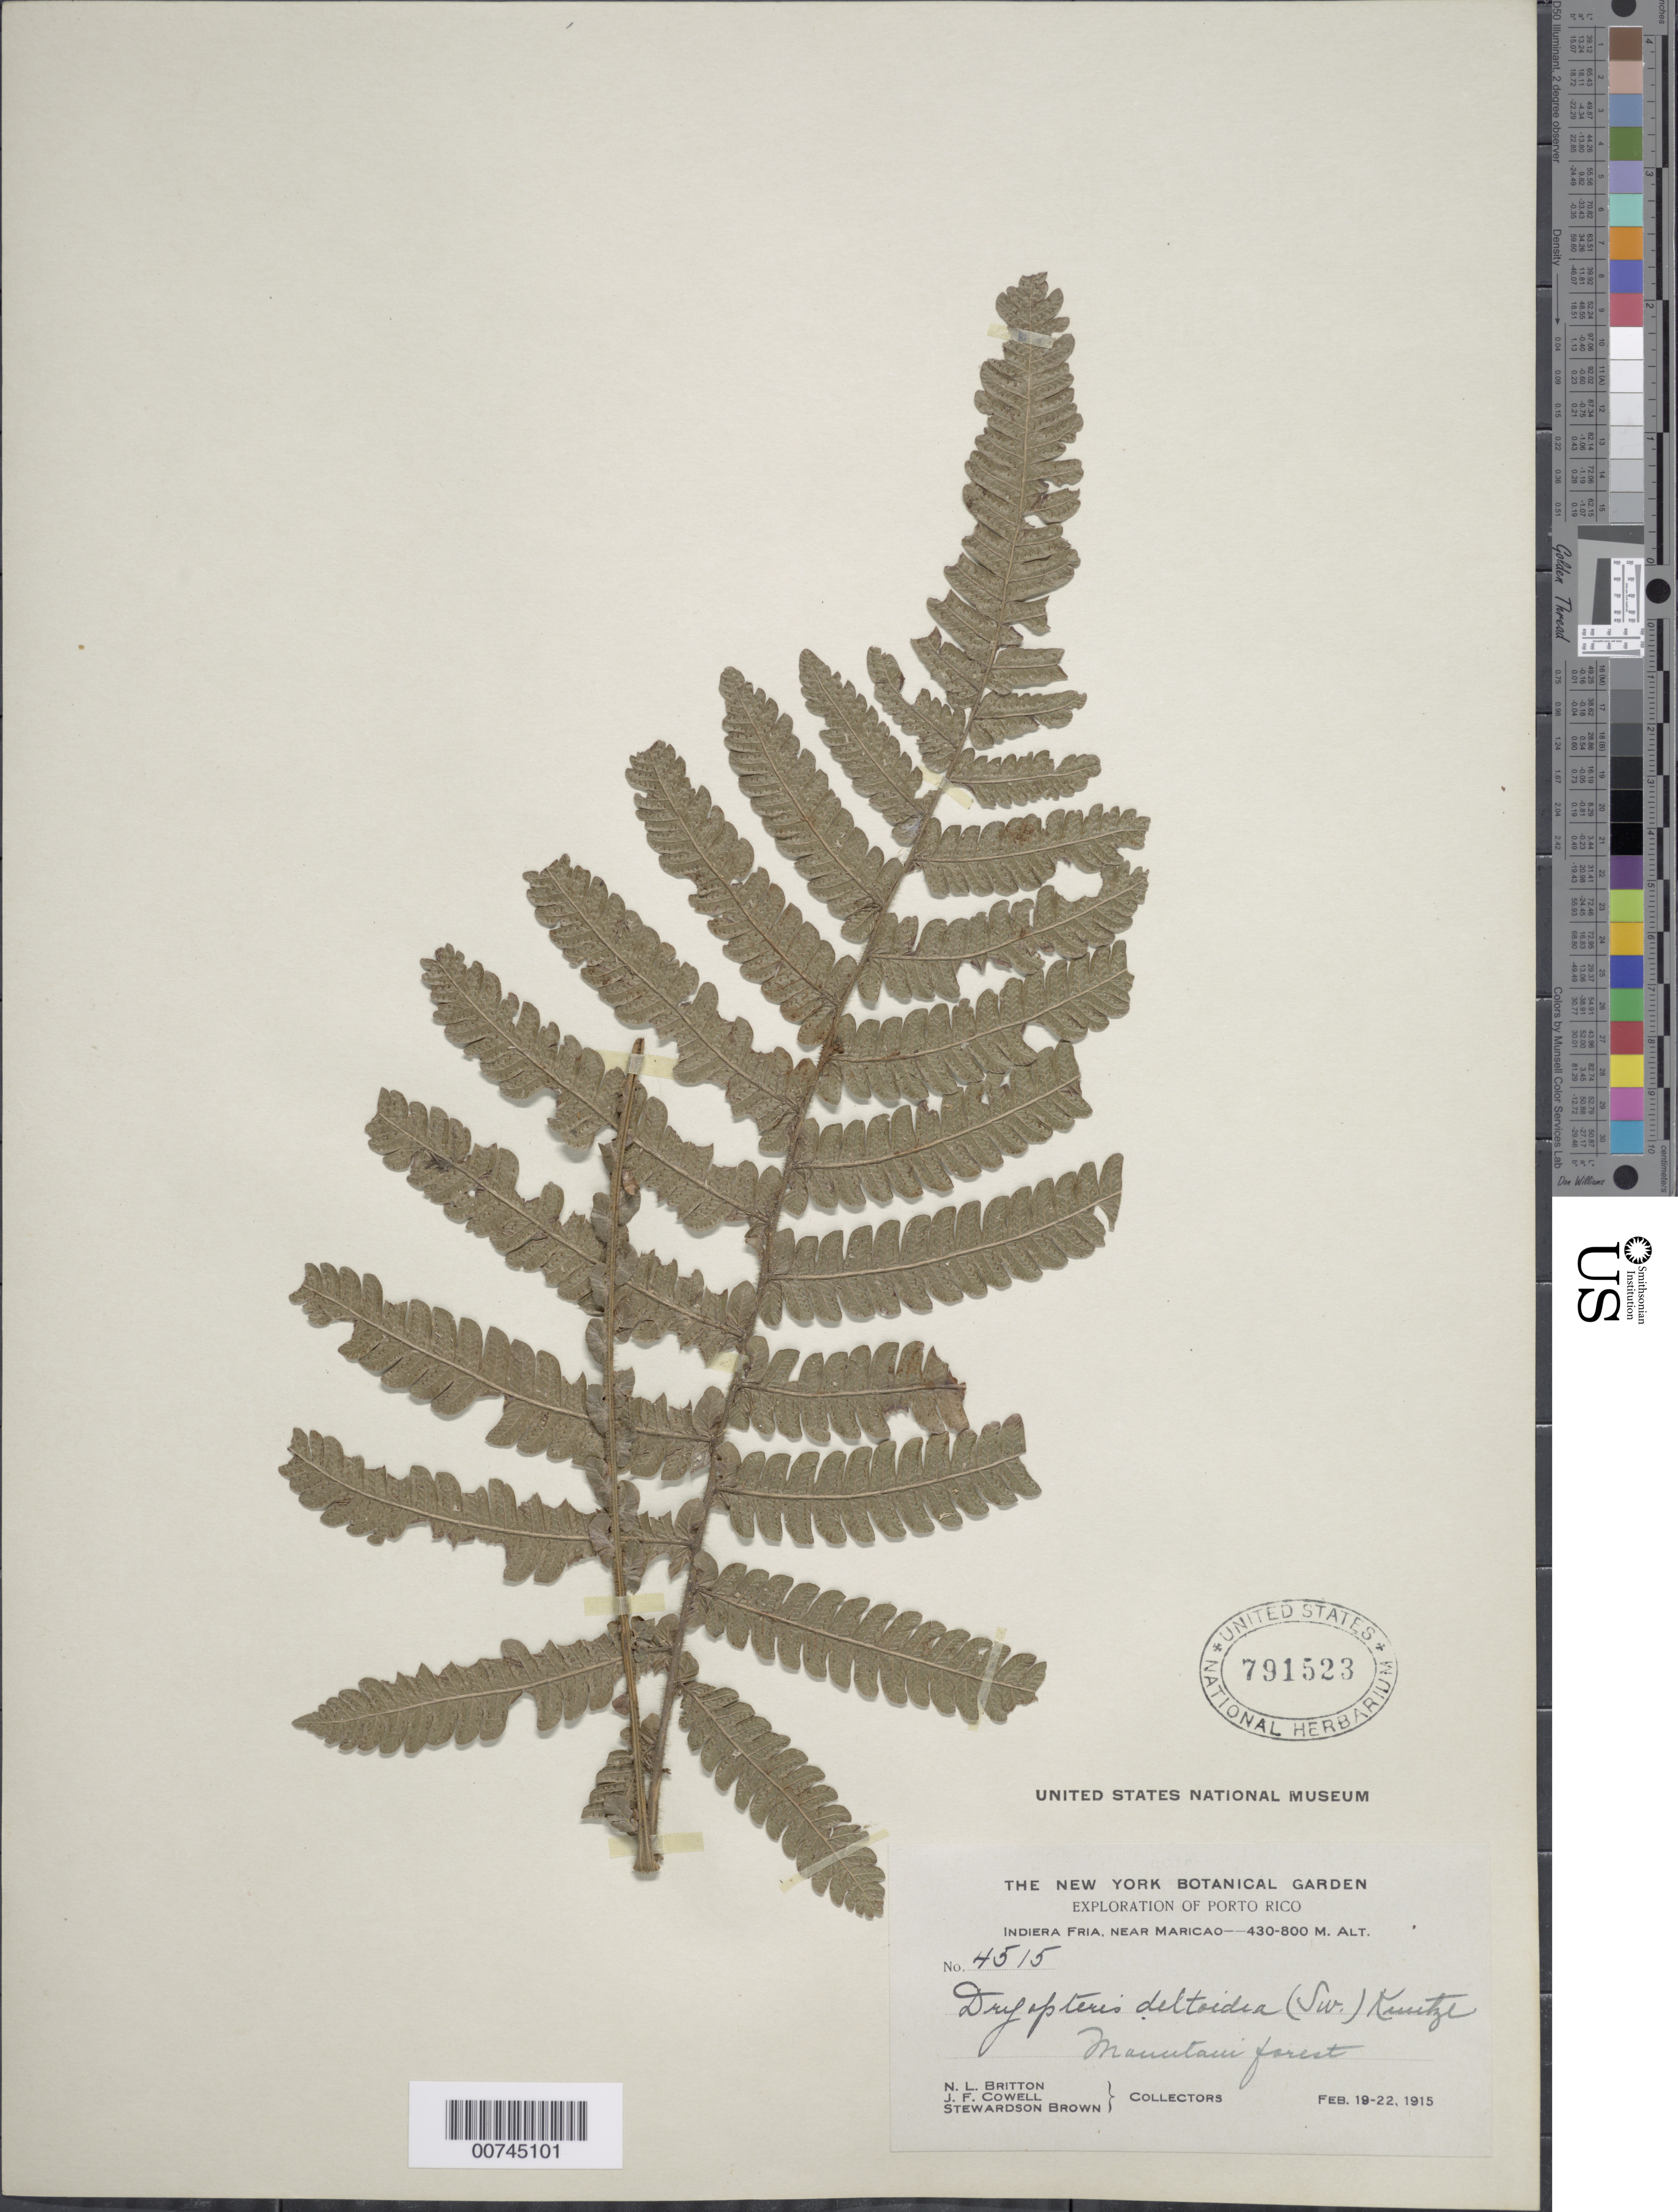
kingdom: Plantae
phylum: Tracheophyta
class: Polypodiopsida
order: Polypodiales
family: Thelypteridaceae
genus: Steiropteris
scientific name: Steiropteris deltoidea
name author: (Sw.) Pic. Serm.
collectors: N. Britton, J. F. Cowell & S. Brown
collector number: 4515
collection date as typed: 19 Feb 1915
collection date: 1915-02-19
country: Puerto Rico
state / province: Maricao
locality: Indiera Fría, near Maricao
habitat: Mountain forest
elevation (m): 430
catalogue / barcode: US 791523